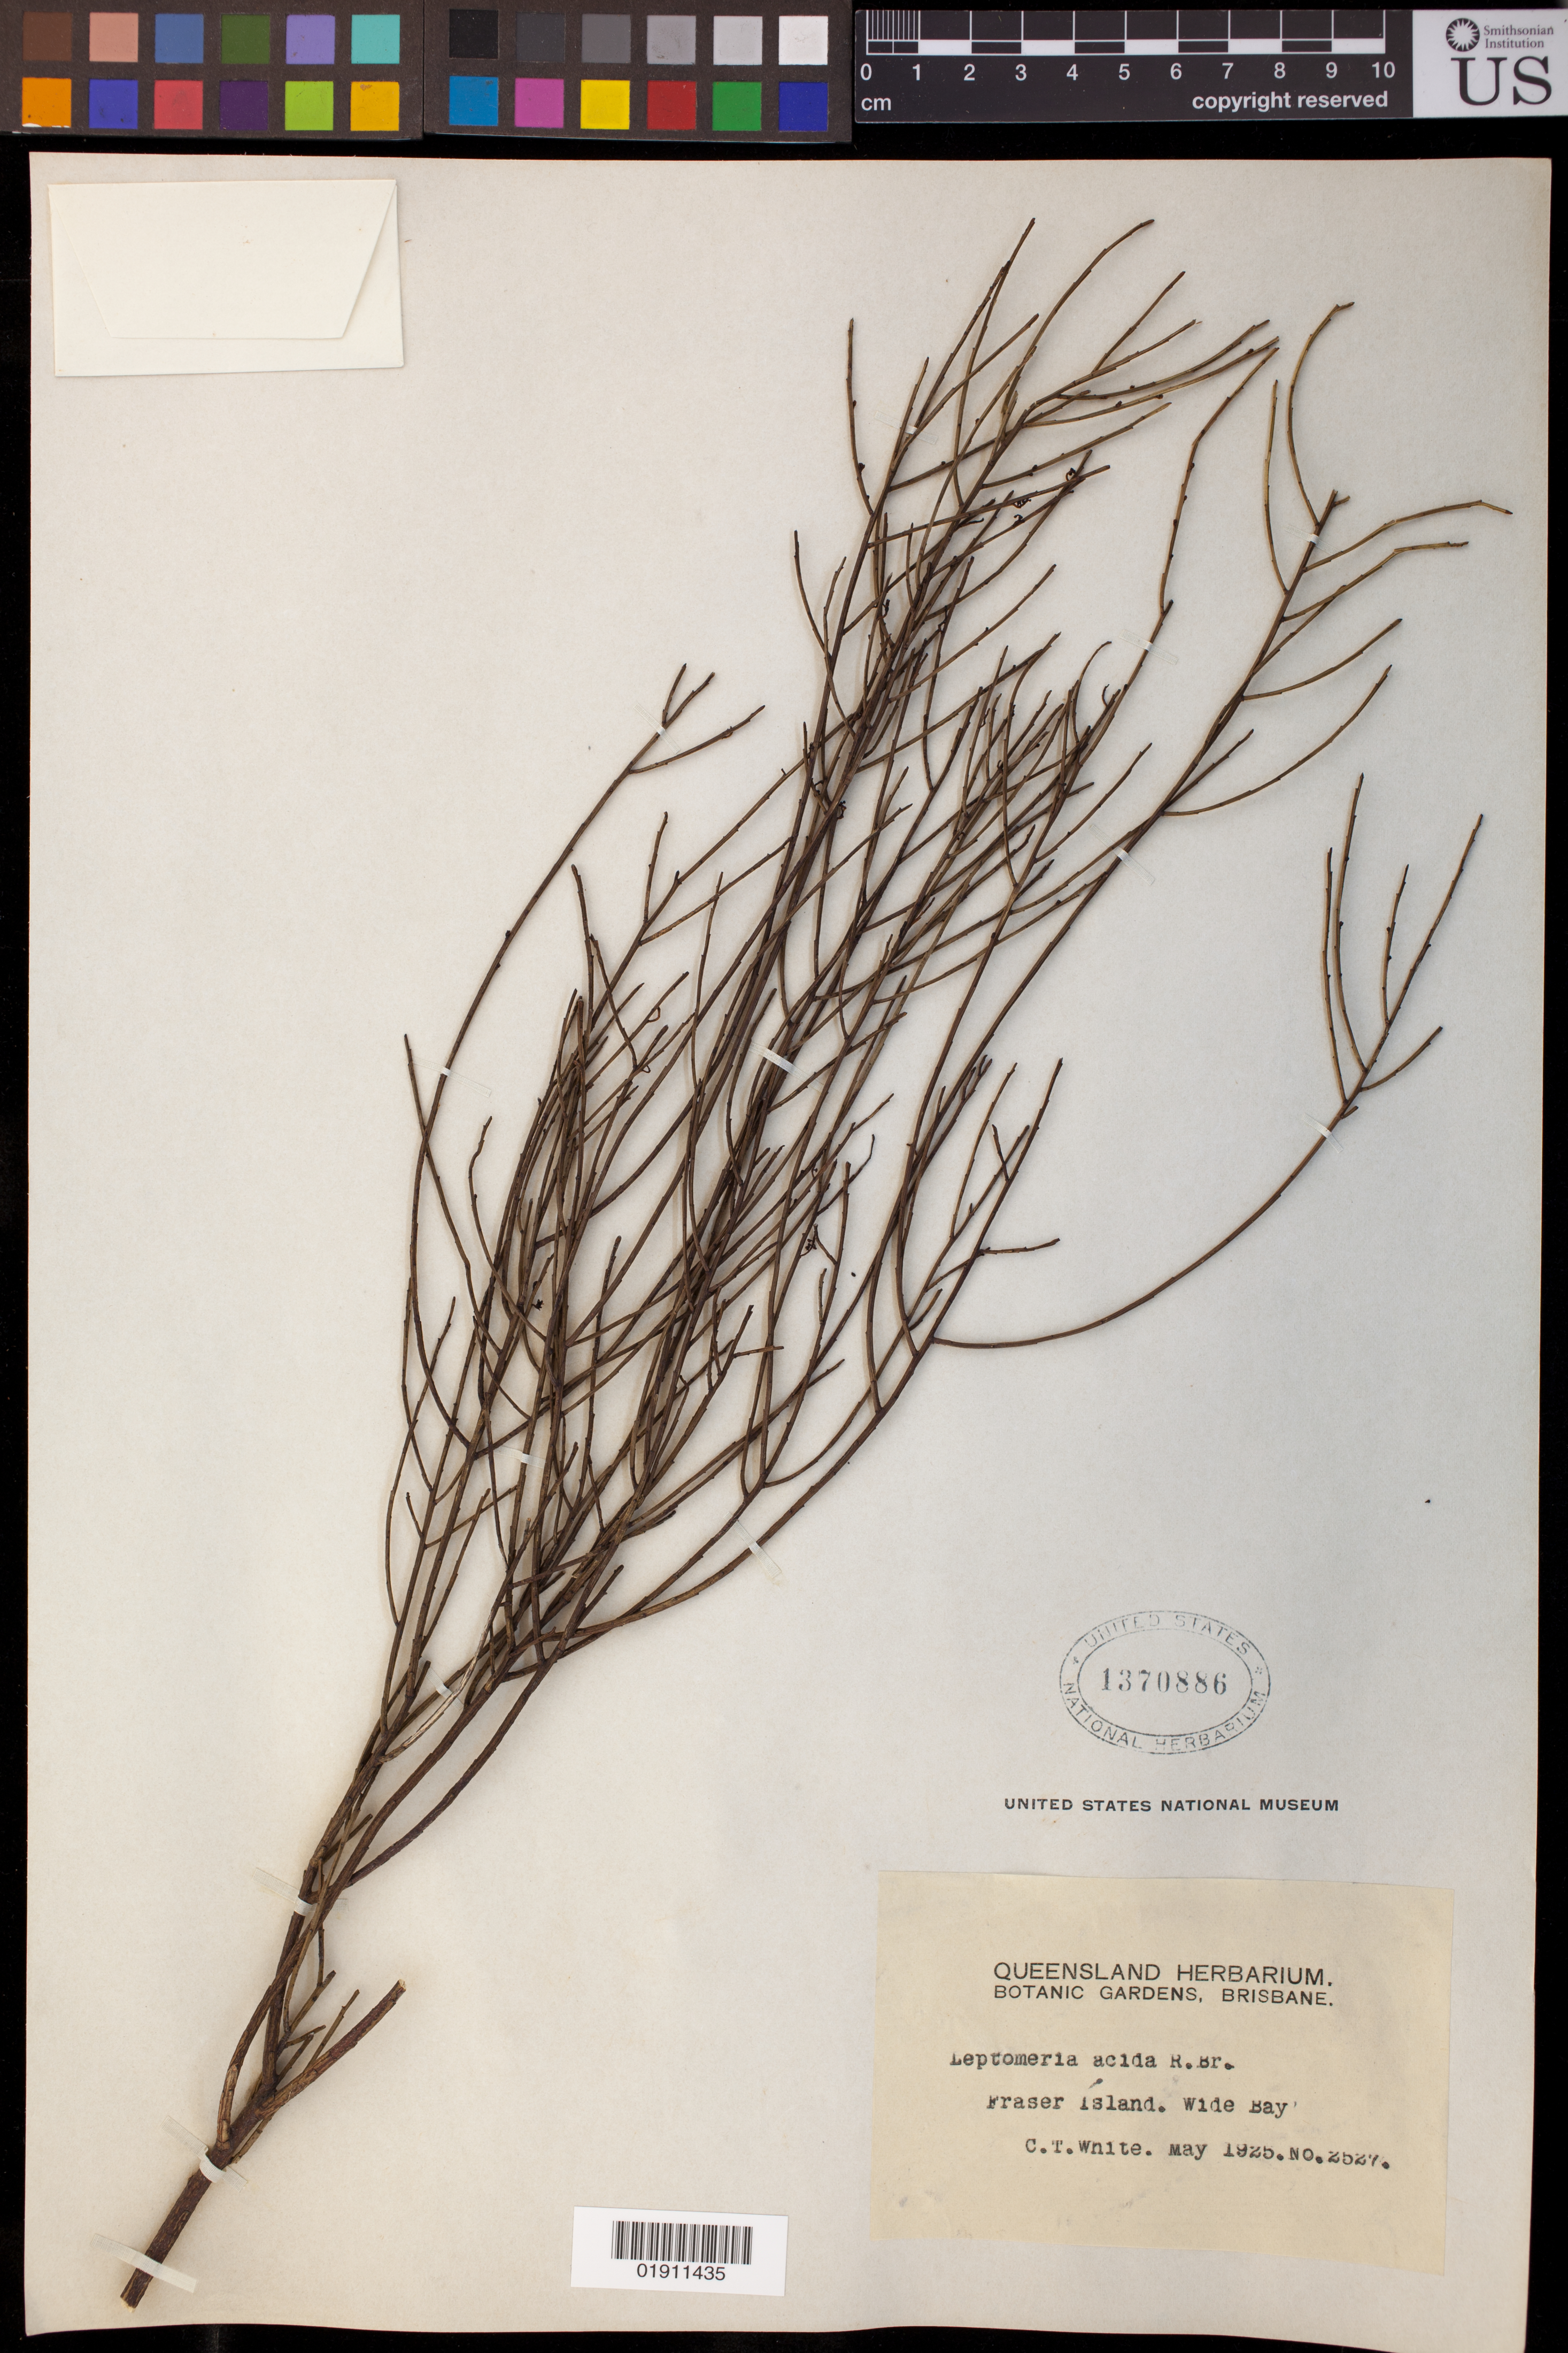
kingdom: Plantae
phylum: Tracheophyta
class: Magnoliopsida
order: Santalales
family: Amphorogynaceae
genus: Leptomeria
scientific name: Leptomeria acida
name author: R. Br.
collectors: C. T. White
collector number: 2527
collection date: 1925-05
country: Australia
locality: Fraser Island, Wide Bay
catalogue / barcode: US 1370886